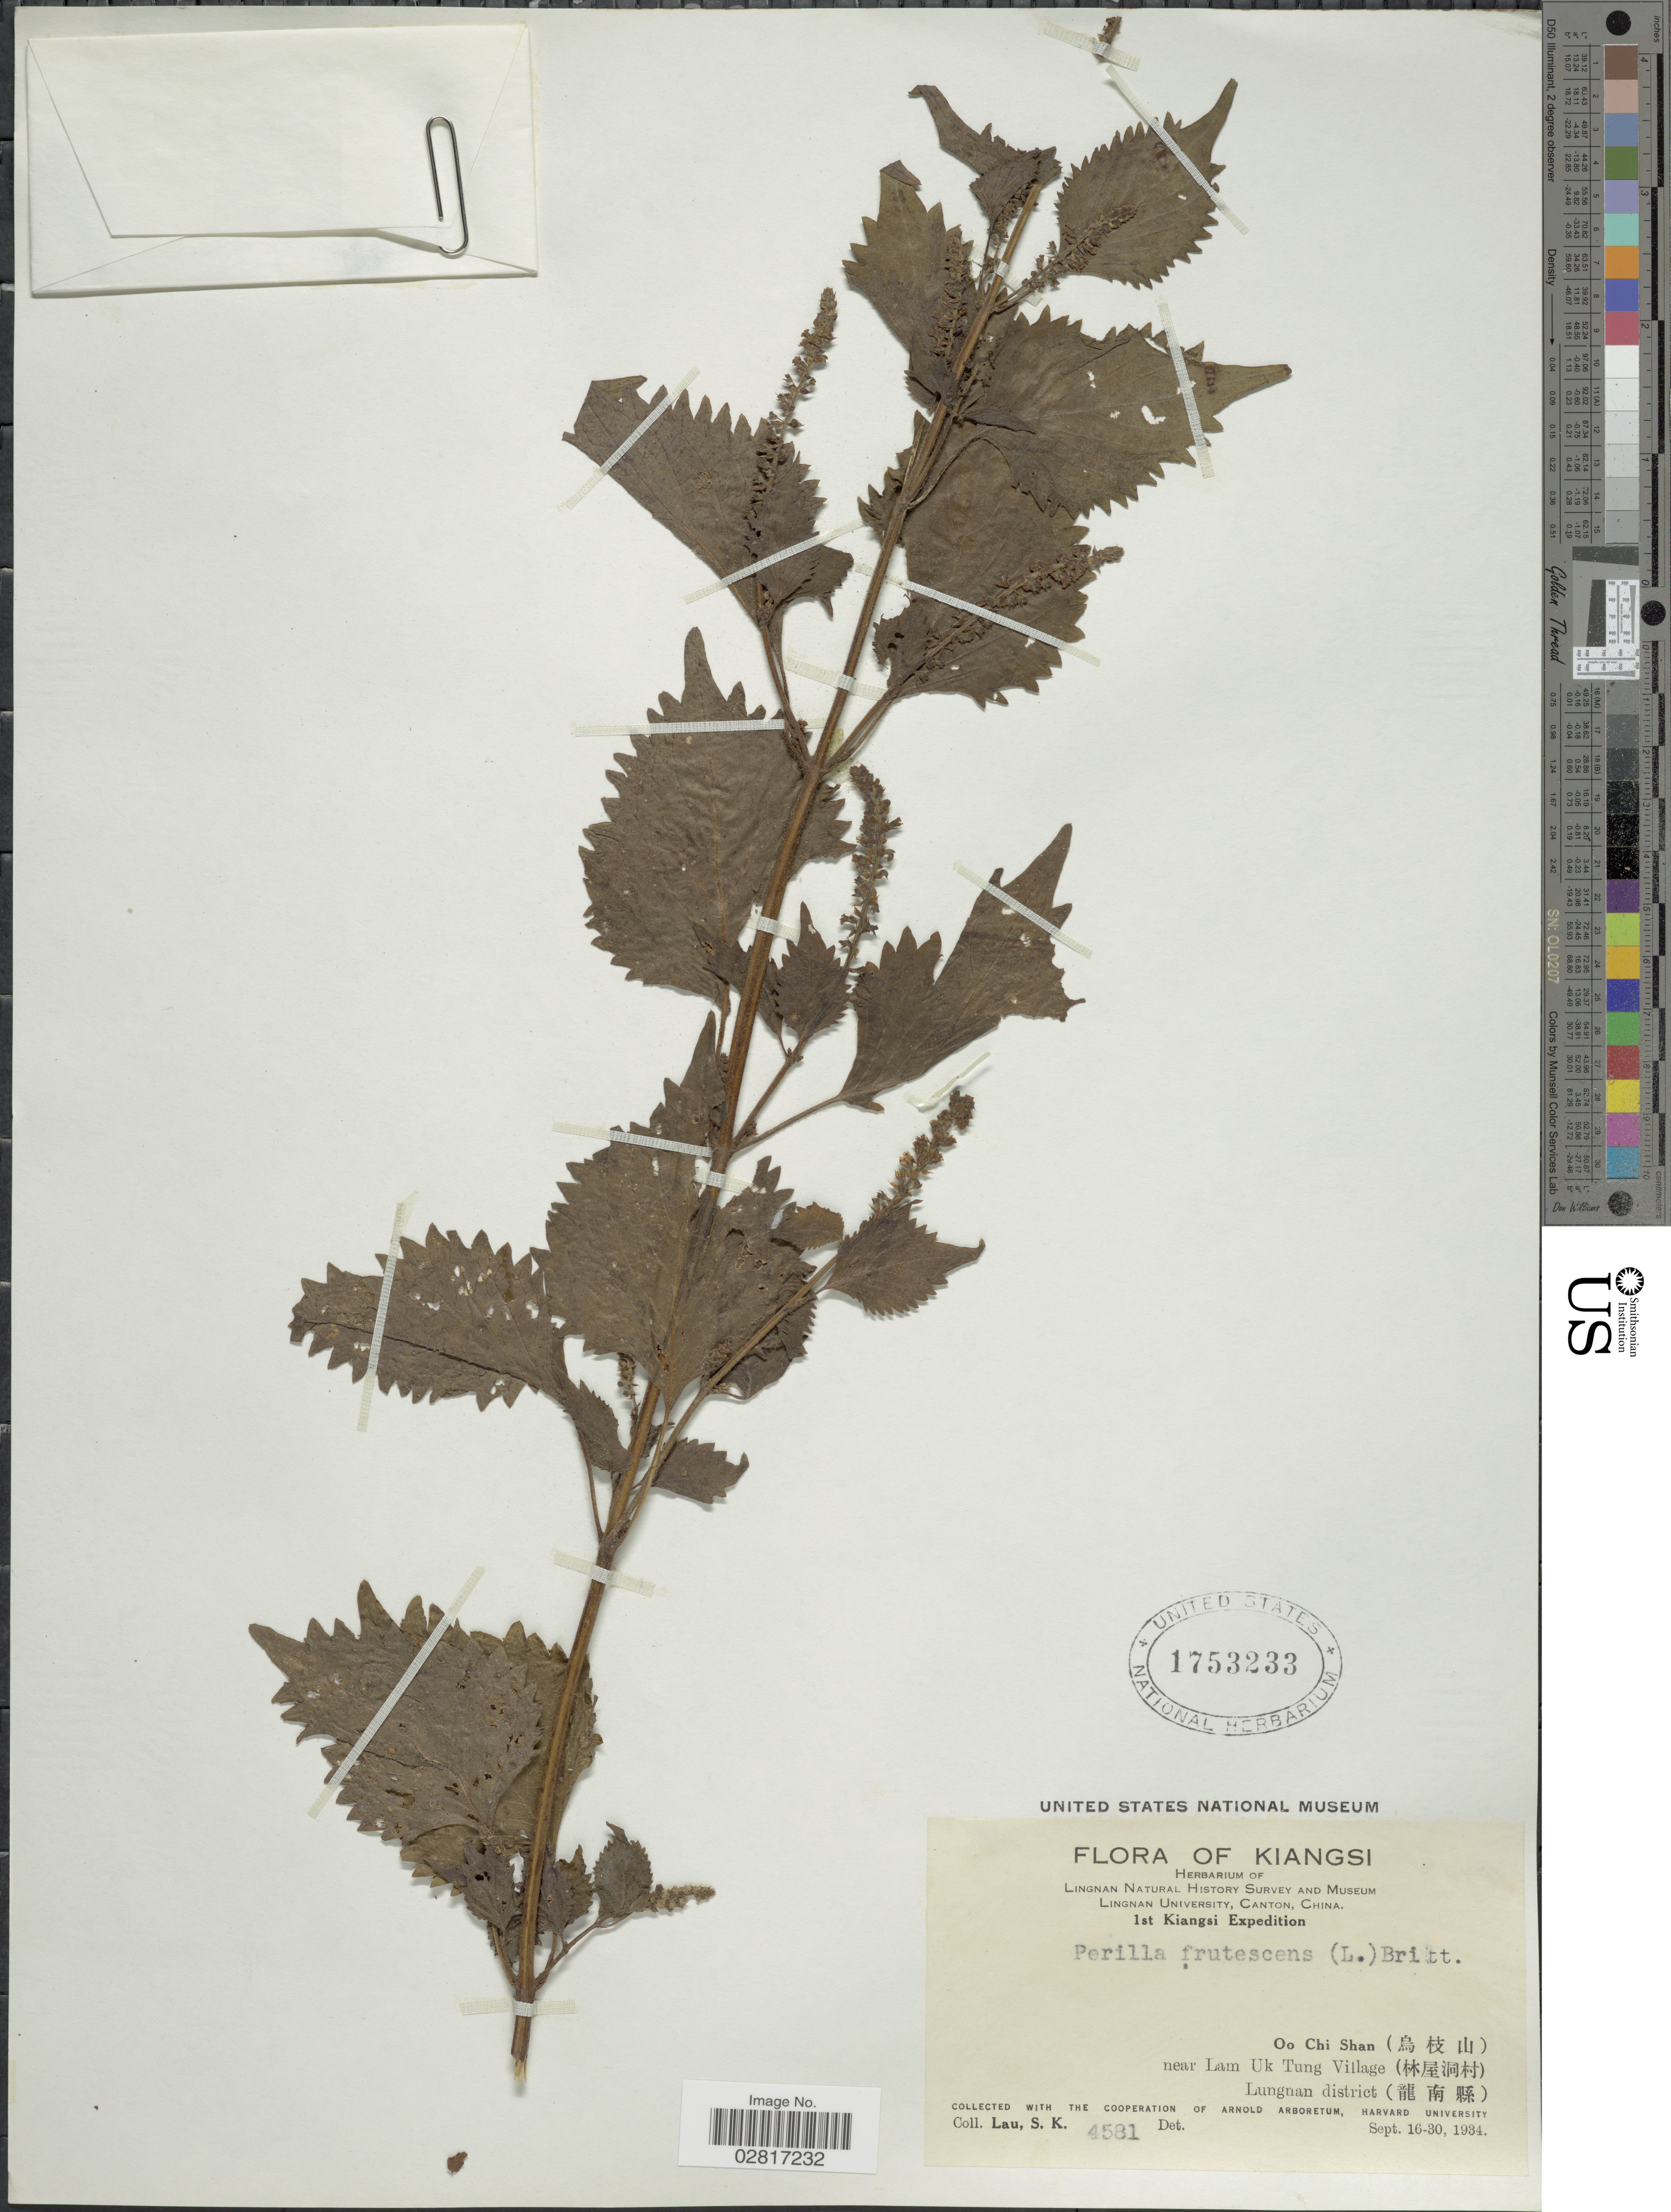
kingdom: Plantae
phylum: Tracheophyta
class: Magnoliopsida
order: Lamiales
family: Lamiaceae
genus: Perilla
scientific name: Perilla frutescens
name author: (L.) Britton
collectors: S. K. Lau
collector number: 4581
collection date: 1934-09-16/1934-09-30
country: China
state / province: Jiangxi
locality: Kiangsi, Oo Chi Shan, near Lam Uk Tung Village, Lungnan district.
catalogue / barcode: US 1753233